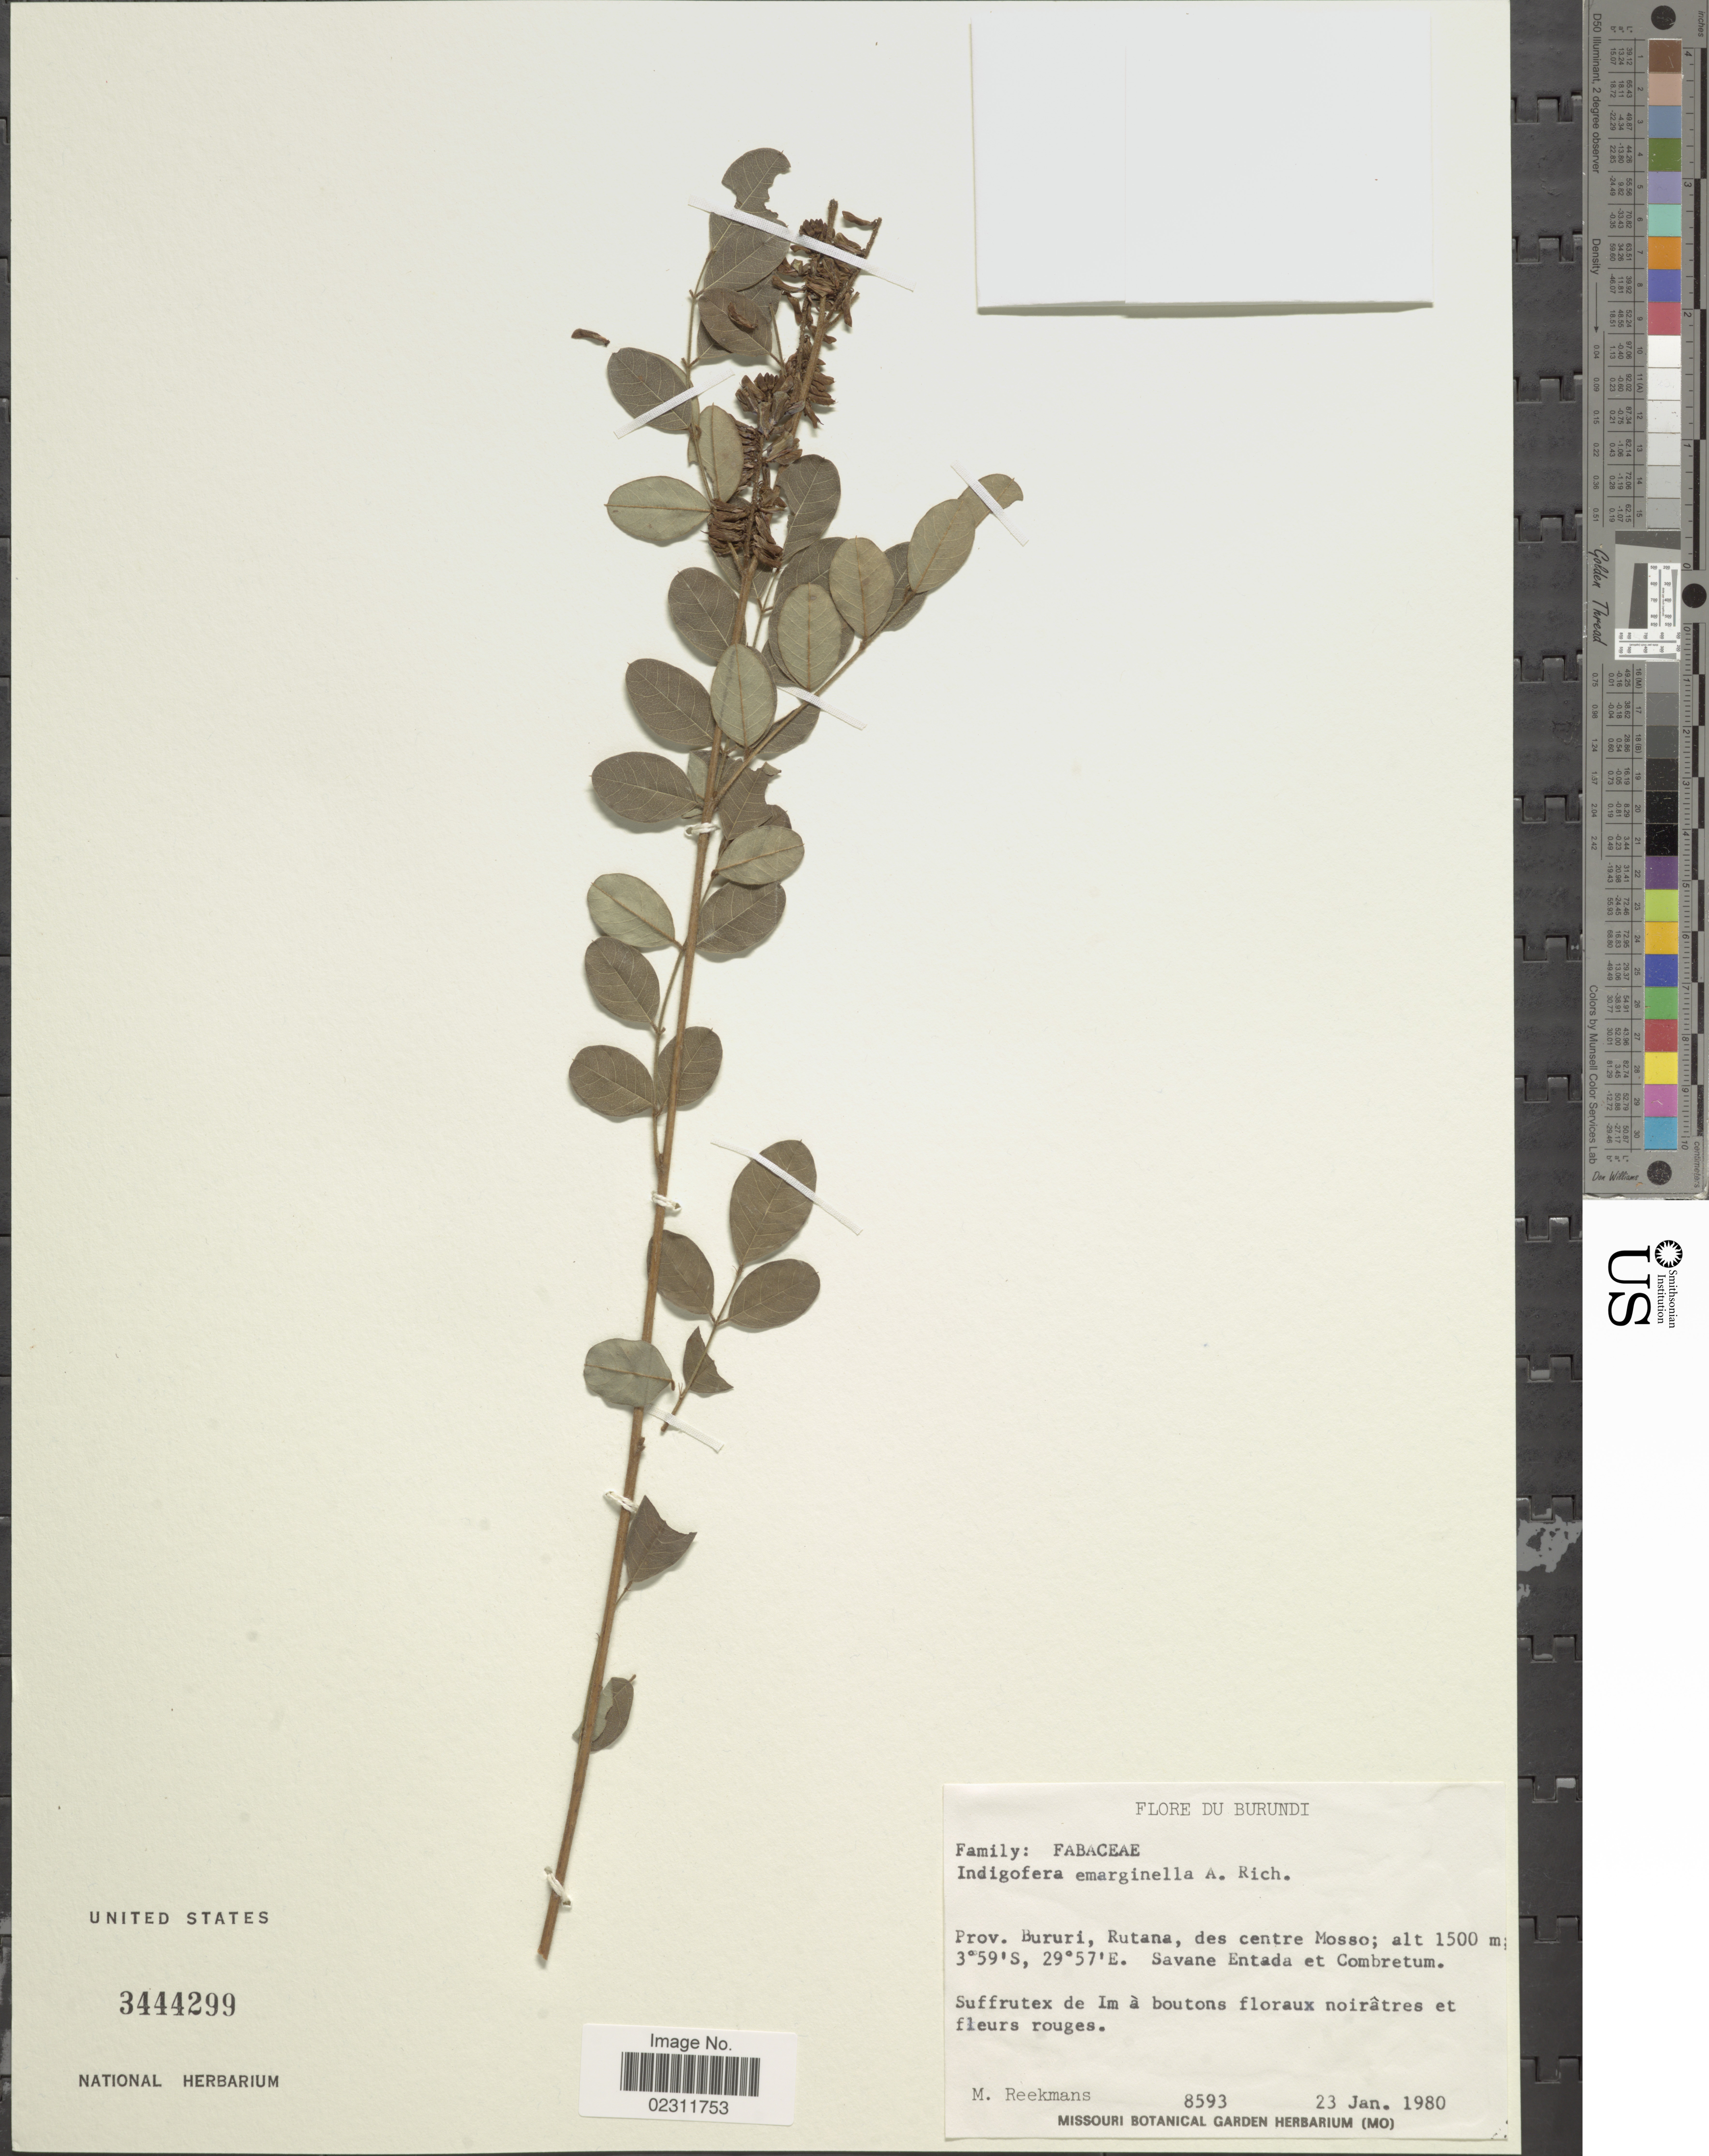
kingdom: Plantae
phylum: Tracheophyta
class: Magnoliopsida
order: Fabales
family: Fabaceae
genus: Indigofera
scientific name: Indigofera emarginella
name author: Steud. ex A. Rich.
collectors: M. Reekmans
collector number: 8593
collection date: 1980-01-23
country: Burundi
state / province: Bururi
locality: Rutana, des centre Mosso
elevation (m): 1500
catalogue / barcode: US 3444299